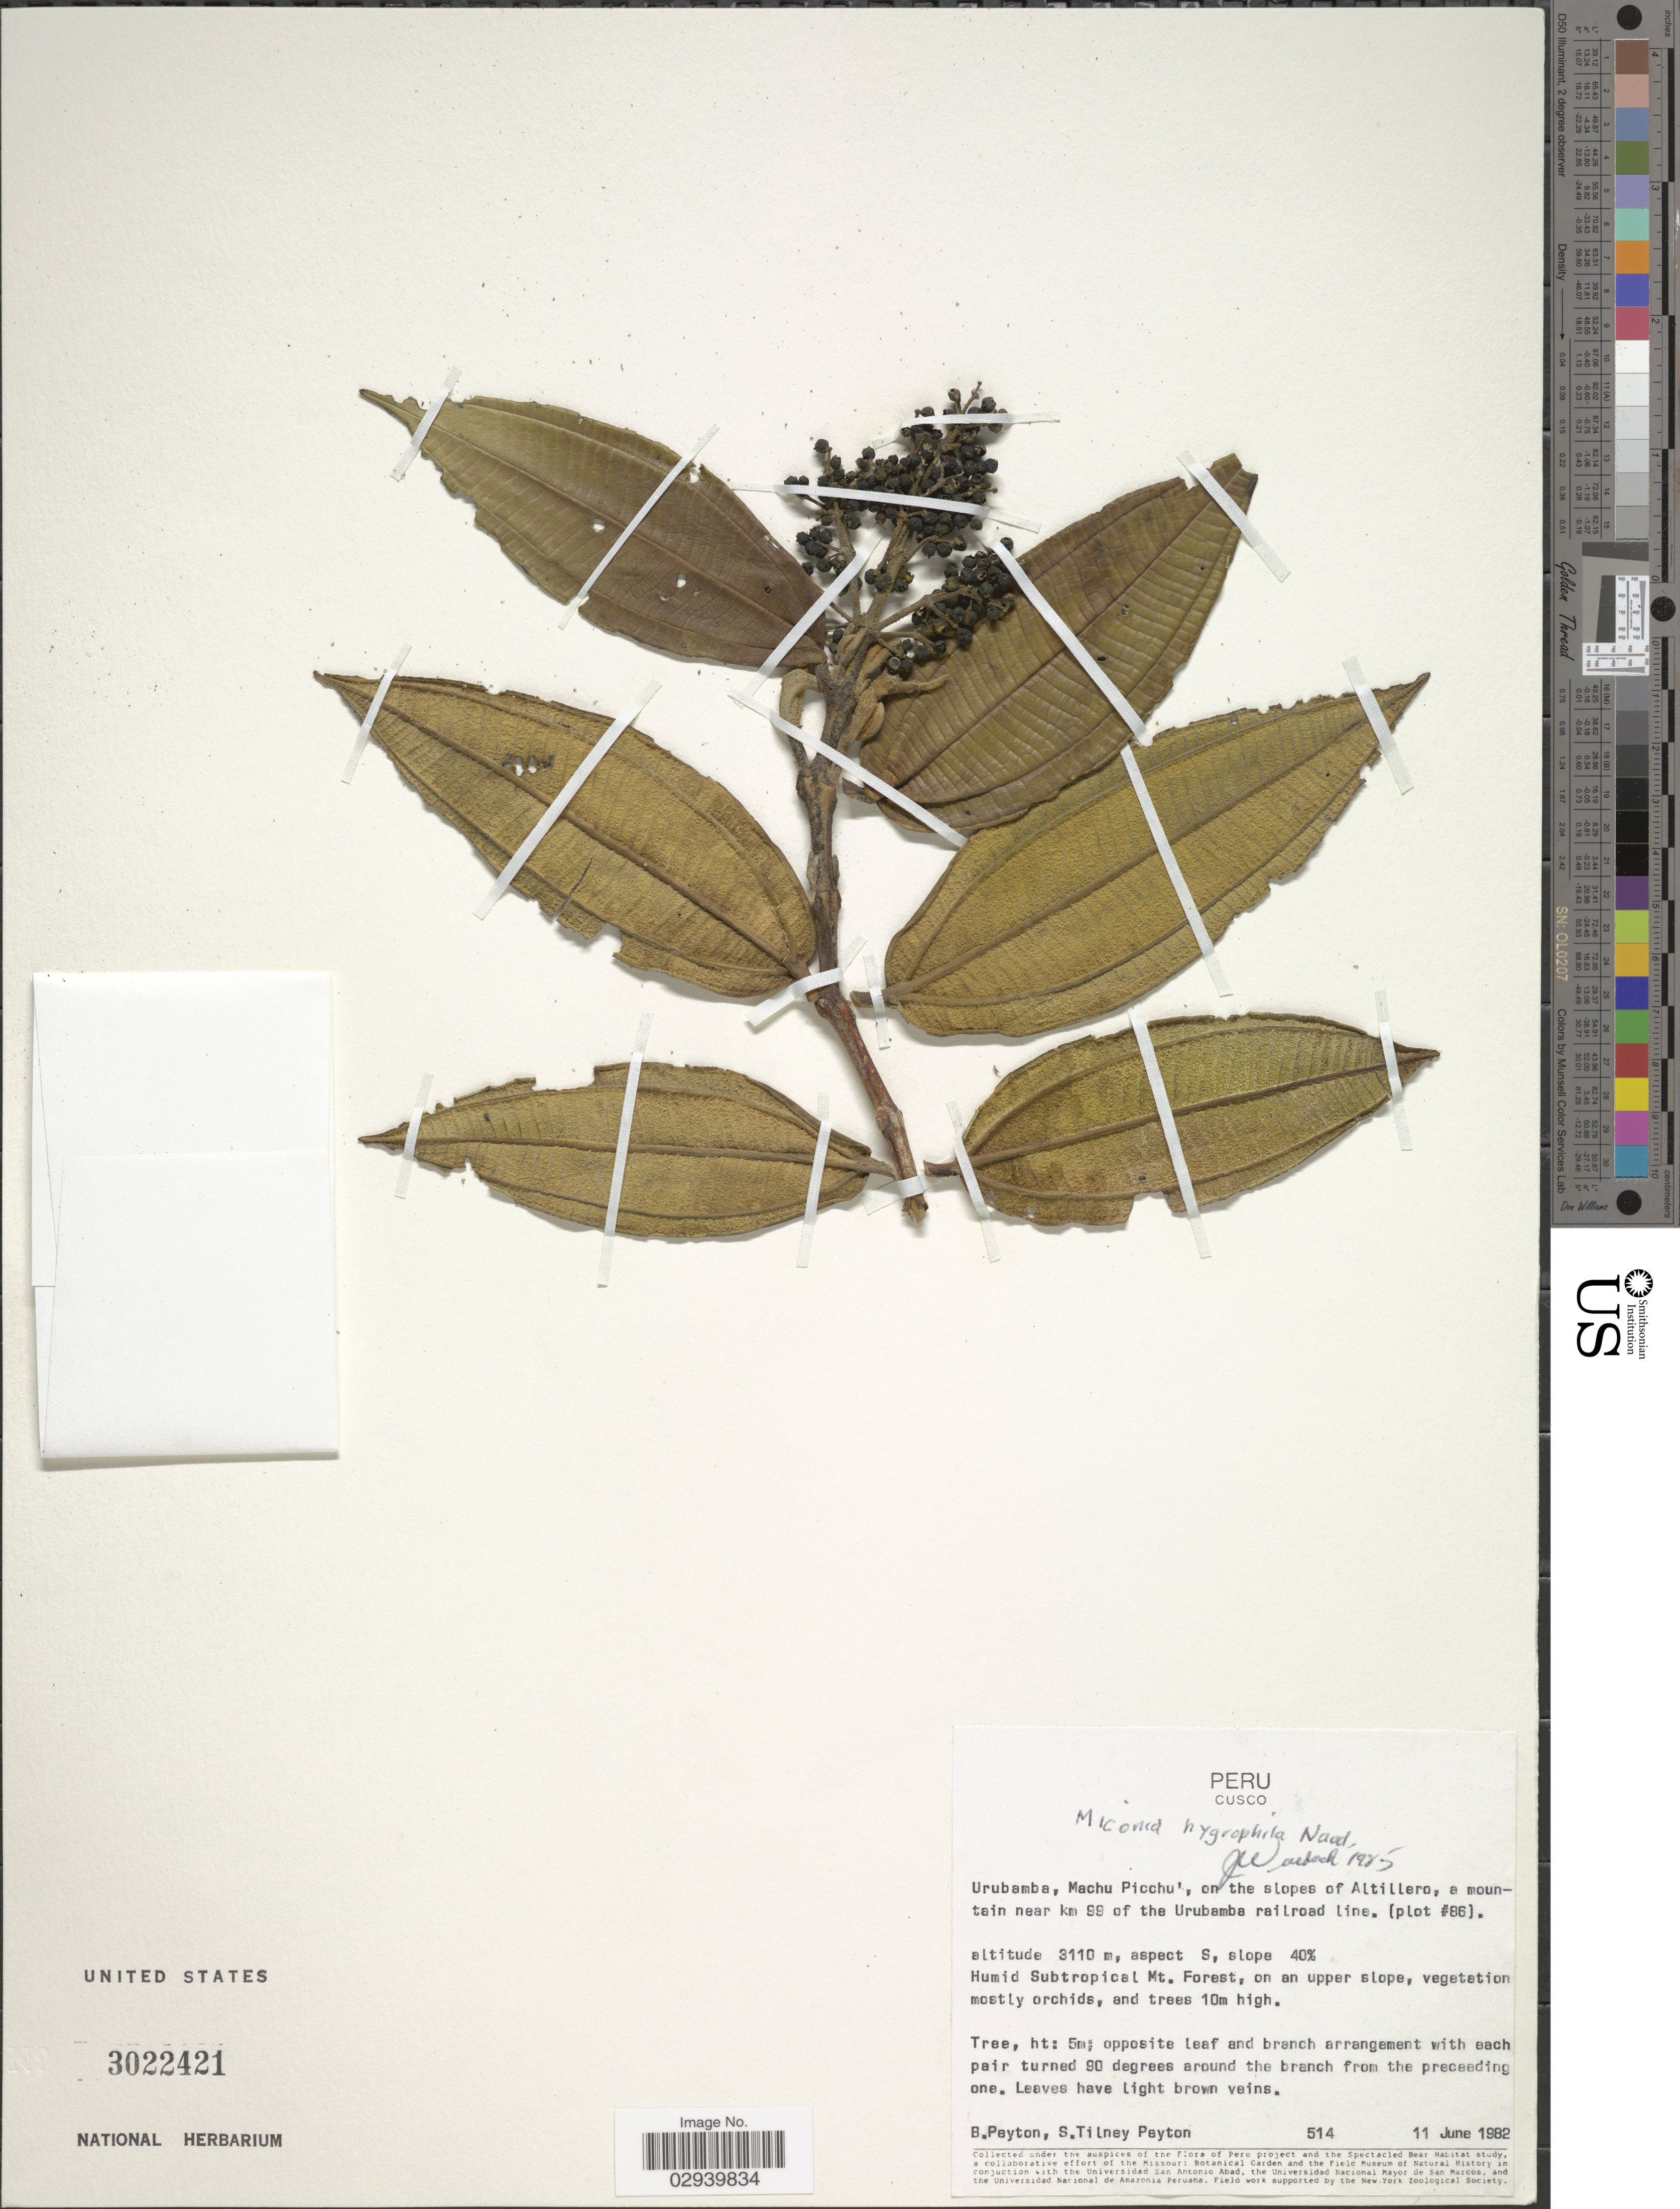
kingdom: Plantae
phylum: Tracheophyta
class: Magnoliopsida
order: Myrtales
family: Melastomataceae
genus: Miconia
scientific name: Miconia hygrophila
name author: Naudin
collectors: B. Peyton & S. Peyton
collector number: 514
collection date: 1982-06-11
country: Peru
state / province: Cusco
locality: Urubamba, Machu Picchu', on the slopes of Altillero, a mountain near km 99 of the Urubamba railroad line. (plot #86).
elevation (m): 3110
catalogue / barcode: US 3022421